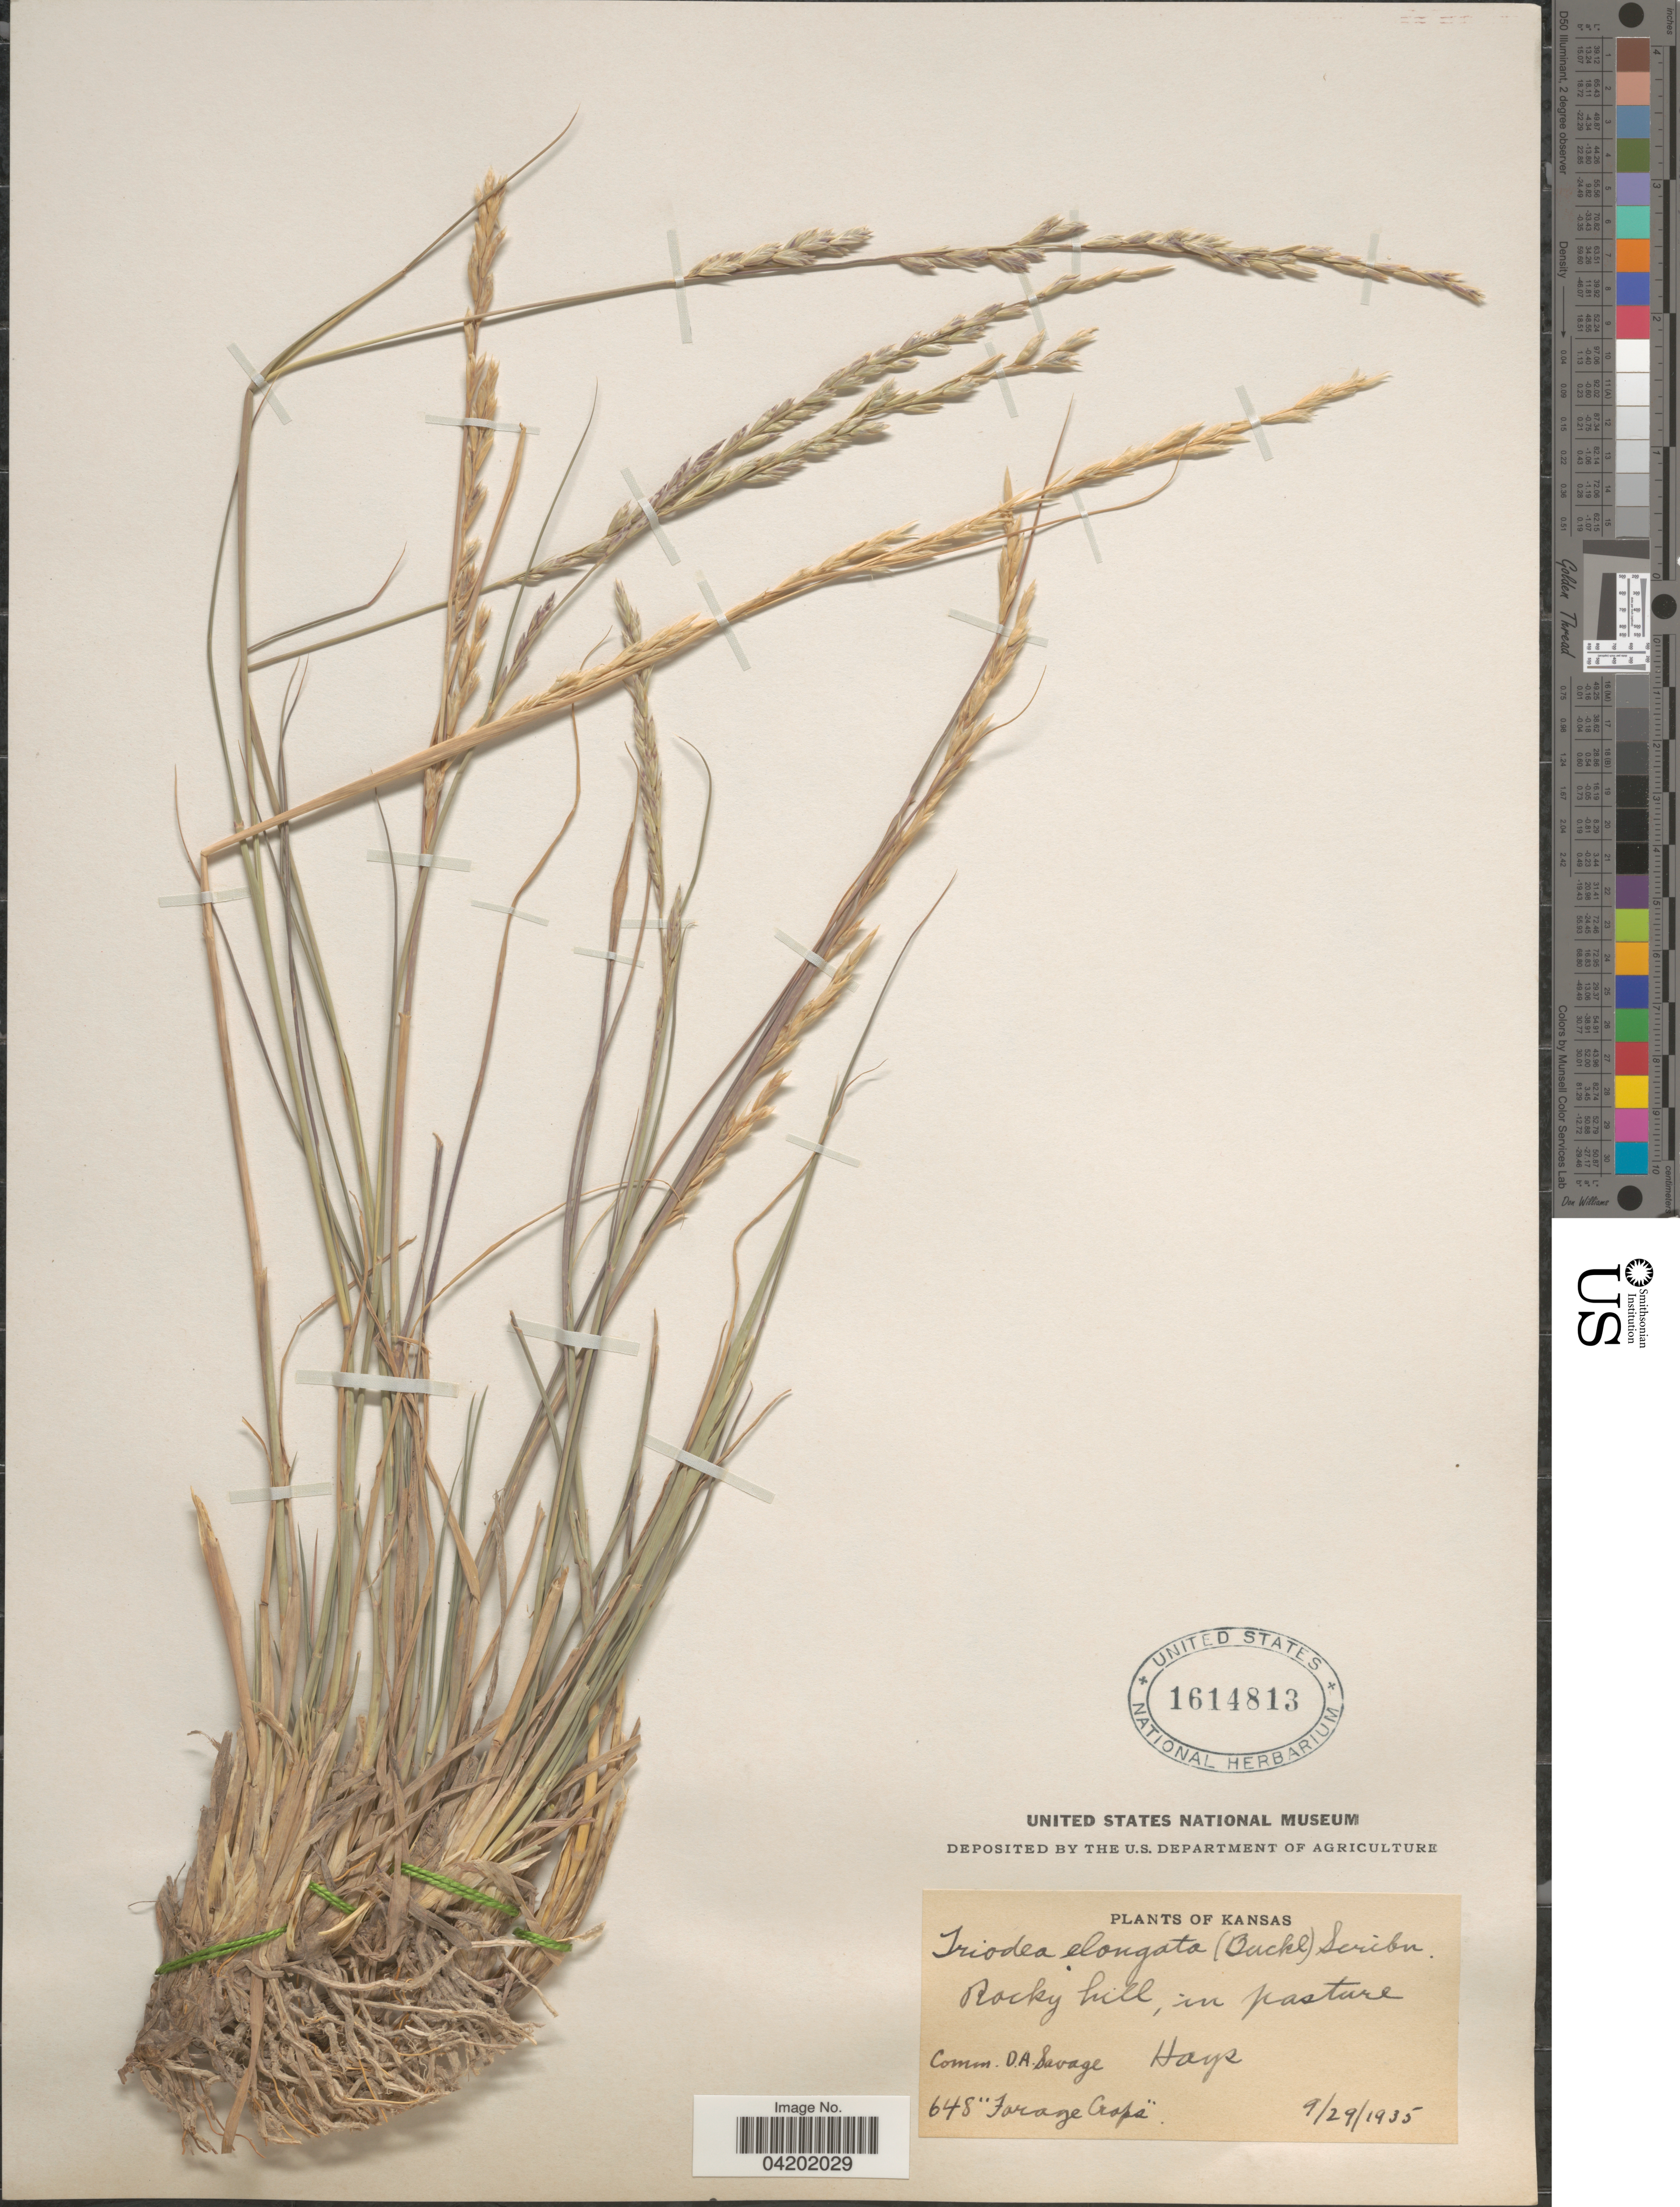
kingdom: Plantae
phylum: Tracheophyta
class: Liliopsida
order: Poales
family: Poaceae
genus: Tridentopsis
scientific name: Tridentopsis mutica var. elongata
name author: P.M. Peterson & Romasch.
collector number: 648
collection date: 1935-09-29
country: United States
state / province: Kansas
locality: Rocky hill, in pasture. Hays.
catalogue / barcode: US 1614813